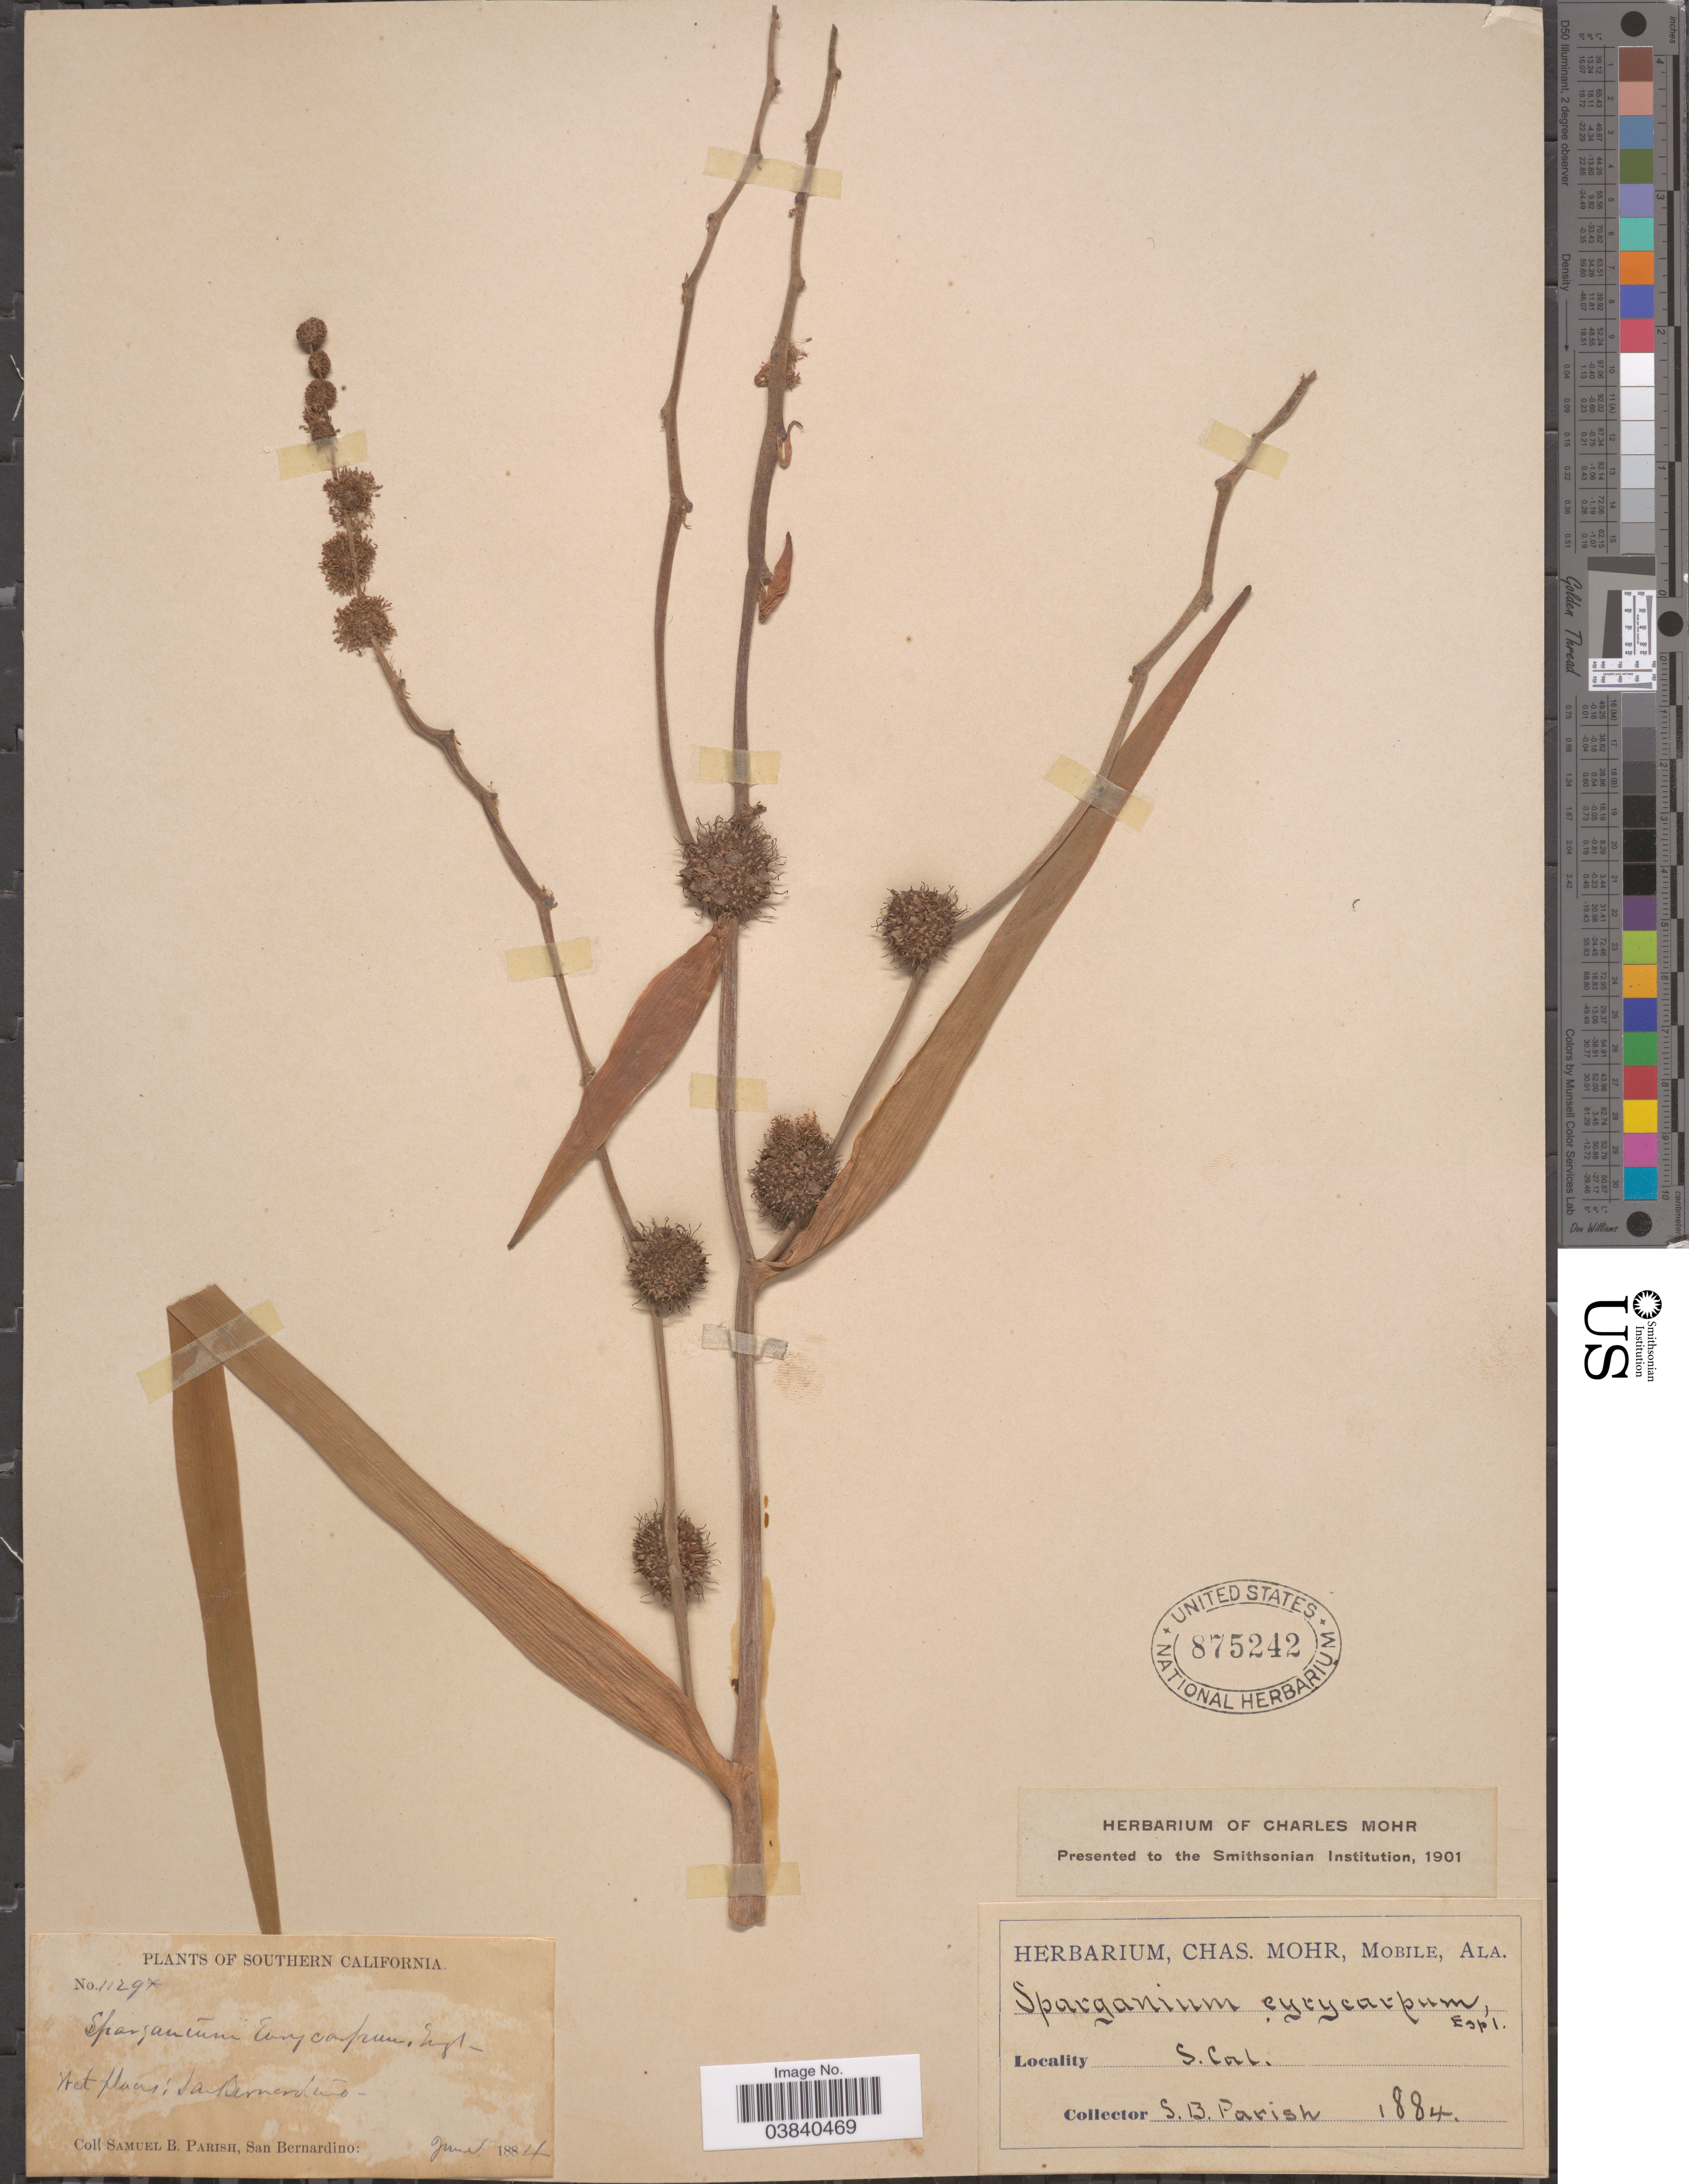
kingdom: Plantae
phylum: Tracheophyta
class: Liliopsida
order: Poales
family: Typhaceae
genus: Sparganium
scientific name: Sparganium eurycarpum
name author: Engelm.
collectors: S. B. Parish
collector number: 1129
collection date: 1884-06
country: United States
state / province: California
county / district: San Bernardino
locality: Southern California. San Bernardino.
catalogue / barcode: US 875242